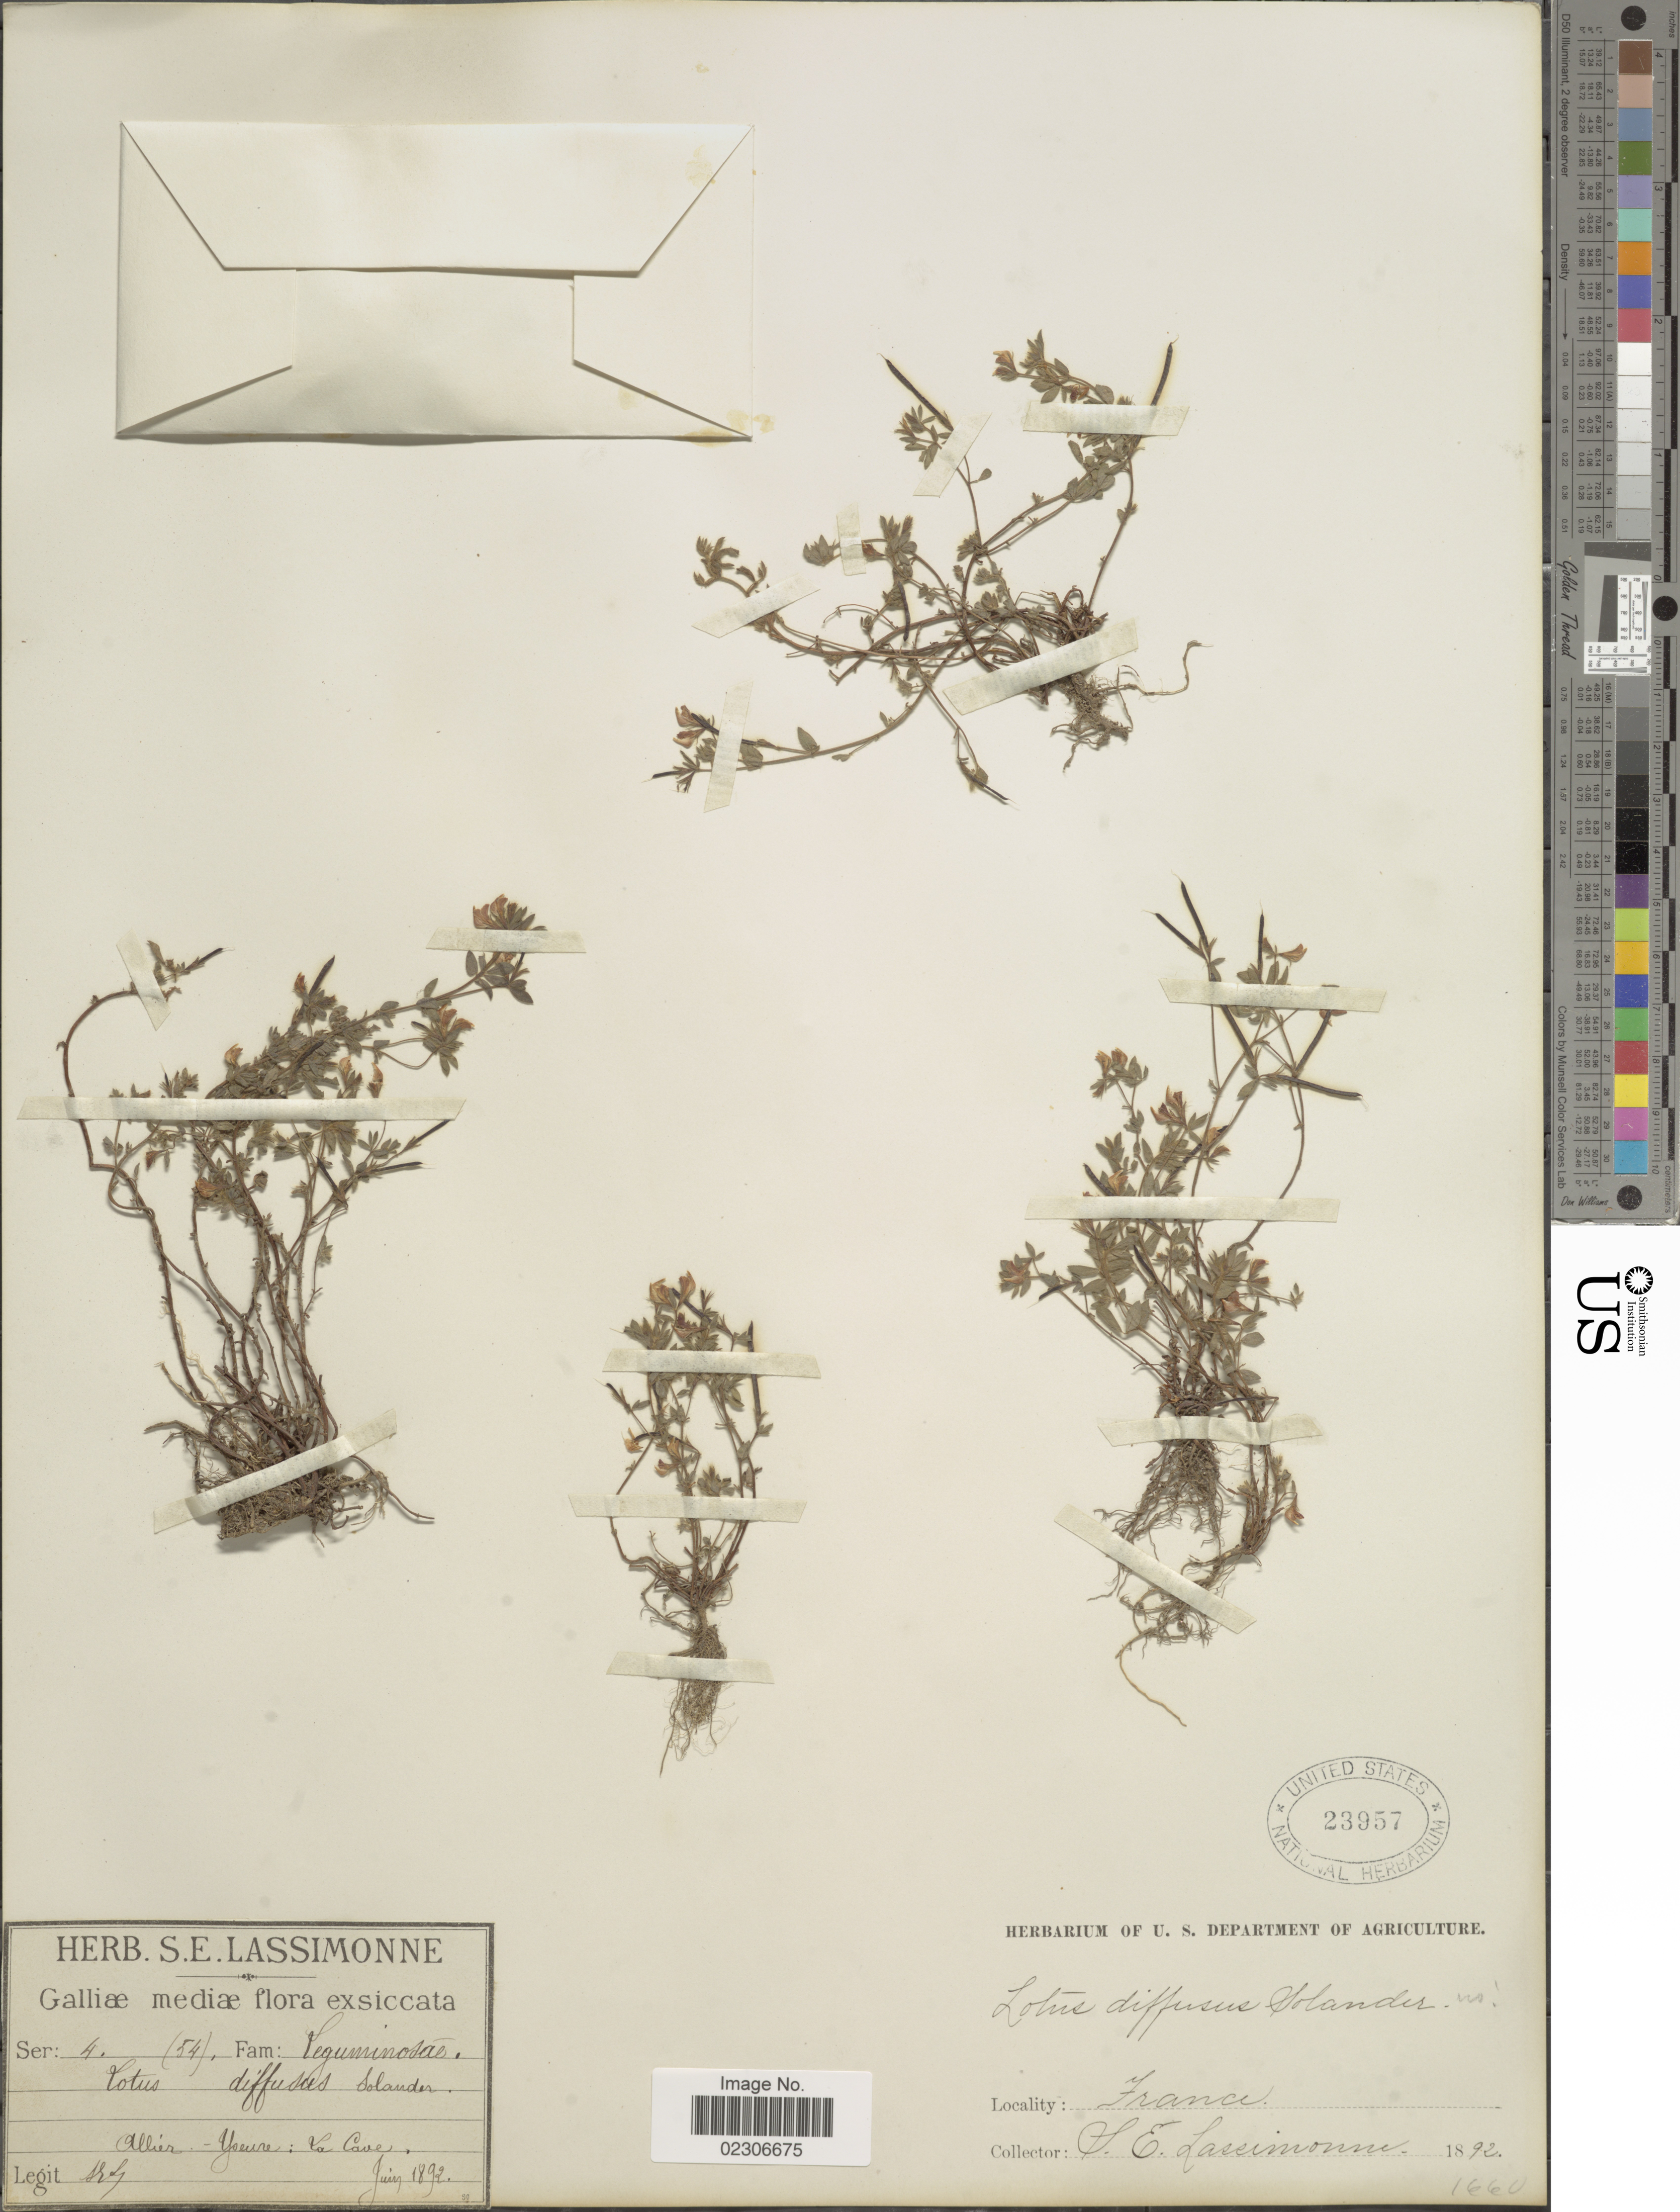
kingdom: Plantae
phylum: Tracheophyta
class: Magnoliopsida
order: Fabales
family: Fabaceae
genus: Lotus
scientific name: Lotus diffusus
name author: (A. Gray) A. Heller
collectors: S. Lassimonne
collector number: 4 (54)*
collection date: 1892-06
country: France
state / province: Auvergne-Rhône-Alpes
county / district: Allier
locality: Galliæ mediæ [Central France]. Allier - Yseure [Yzeure]: La Cave.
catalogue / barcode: US 23957